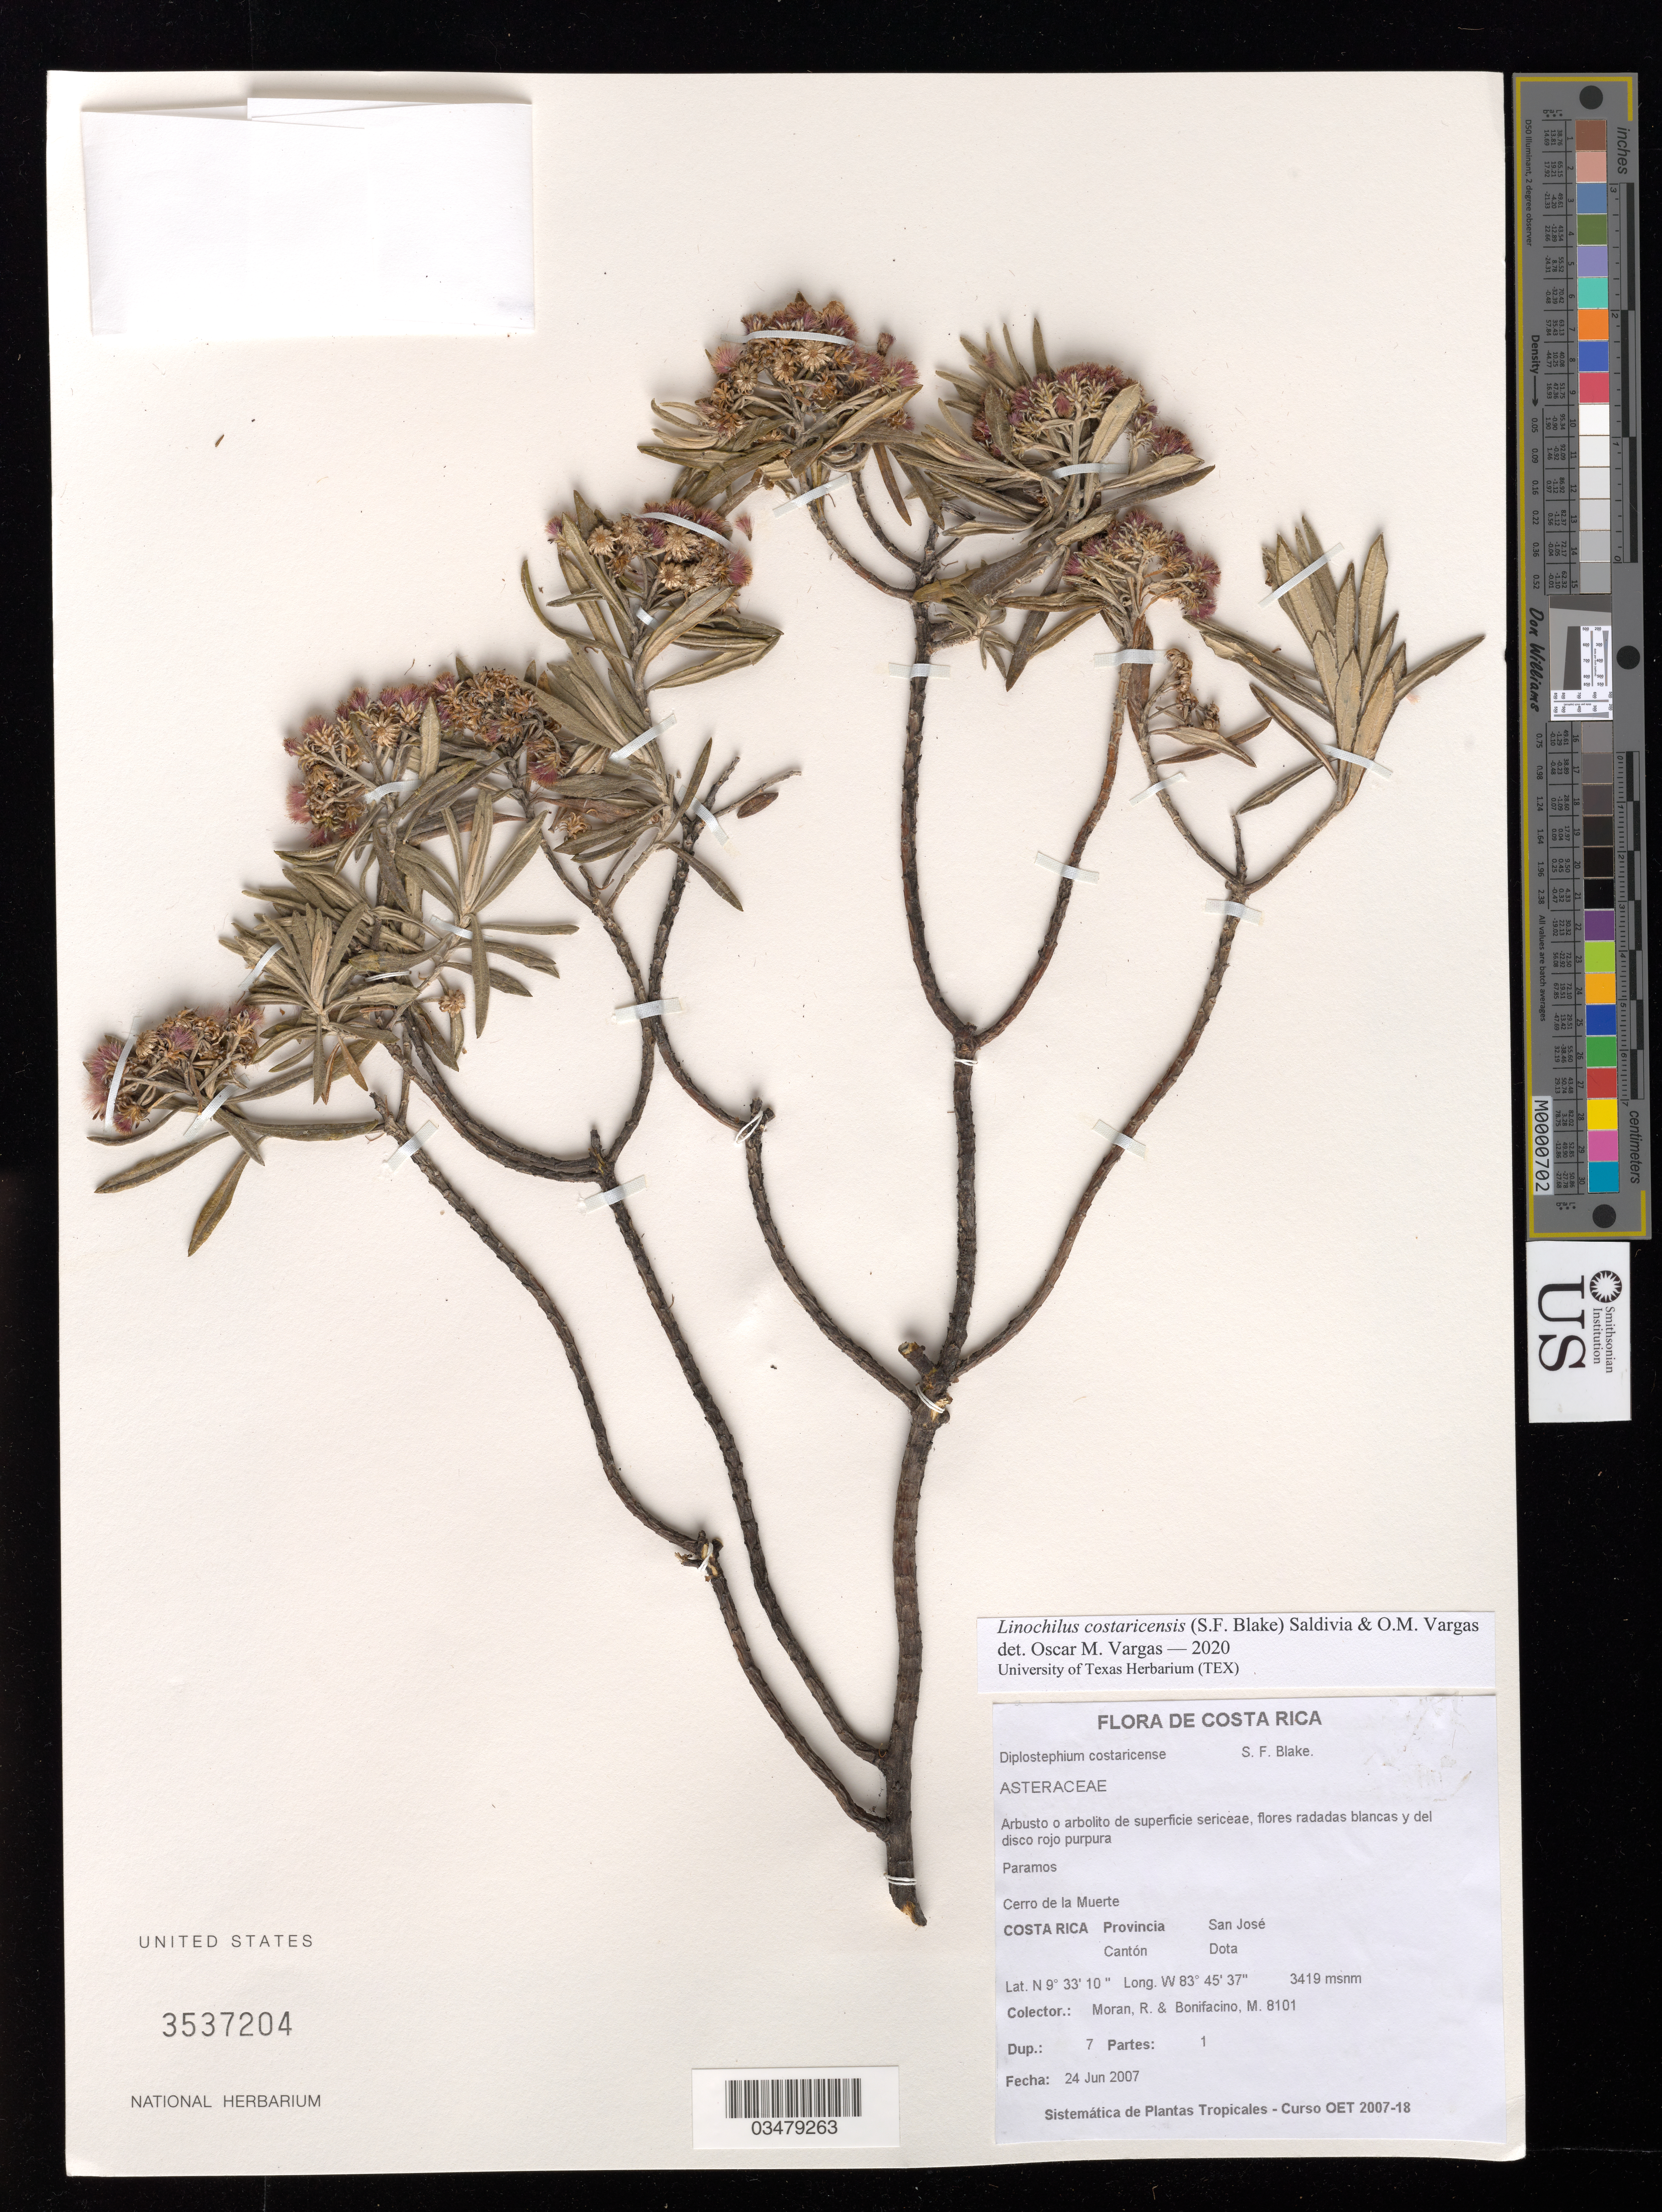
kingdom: Plantae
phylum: Tracheophyta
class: Magnoliopsida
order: Asterales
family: Asteraceae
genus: Linochilus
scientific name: Linochilus costaricensis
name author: (S.F. Blake) Saldivia & O.M. Vargas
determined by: Vargas, Oscar M.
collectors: R. Moran & M. Bonifacino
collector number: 8101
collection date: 2007-06-24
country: Costa Rica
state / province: San José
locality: Camino de entrada a San Gerardo de Dota, Ruta 2, km 80, Canton Dota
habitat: Paramos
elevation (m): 3000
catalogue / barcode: US 3537204